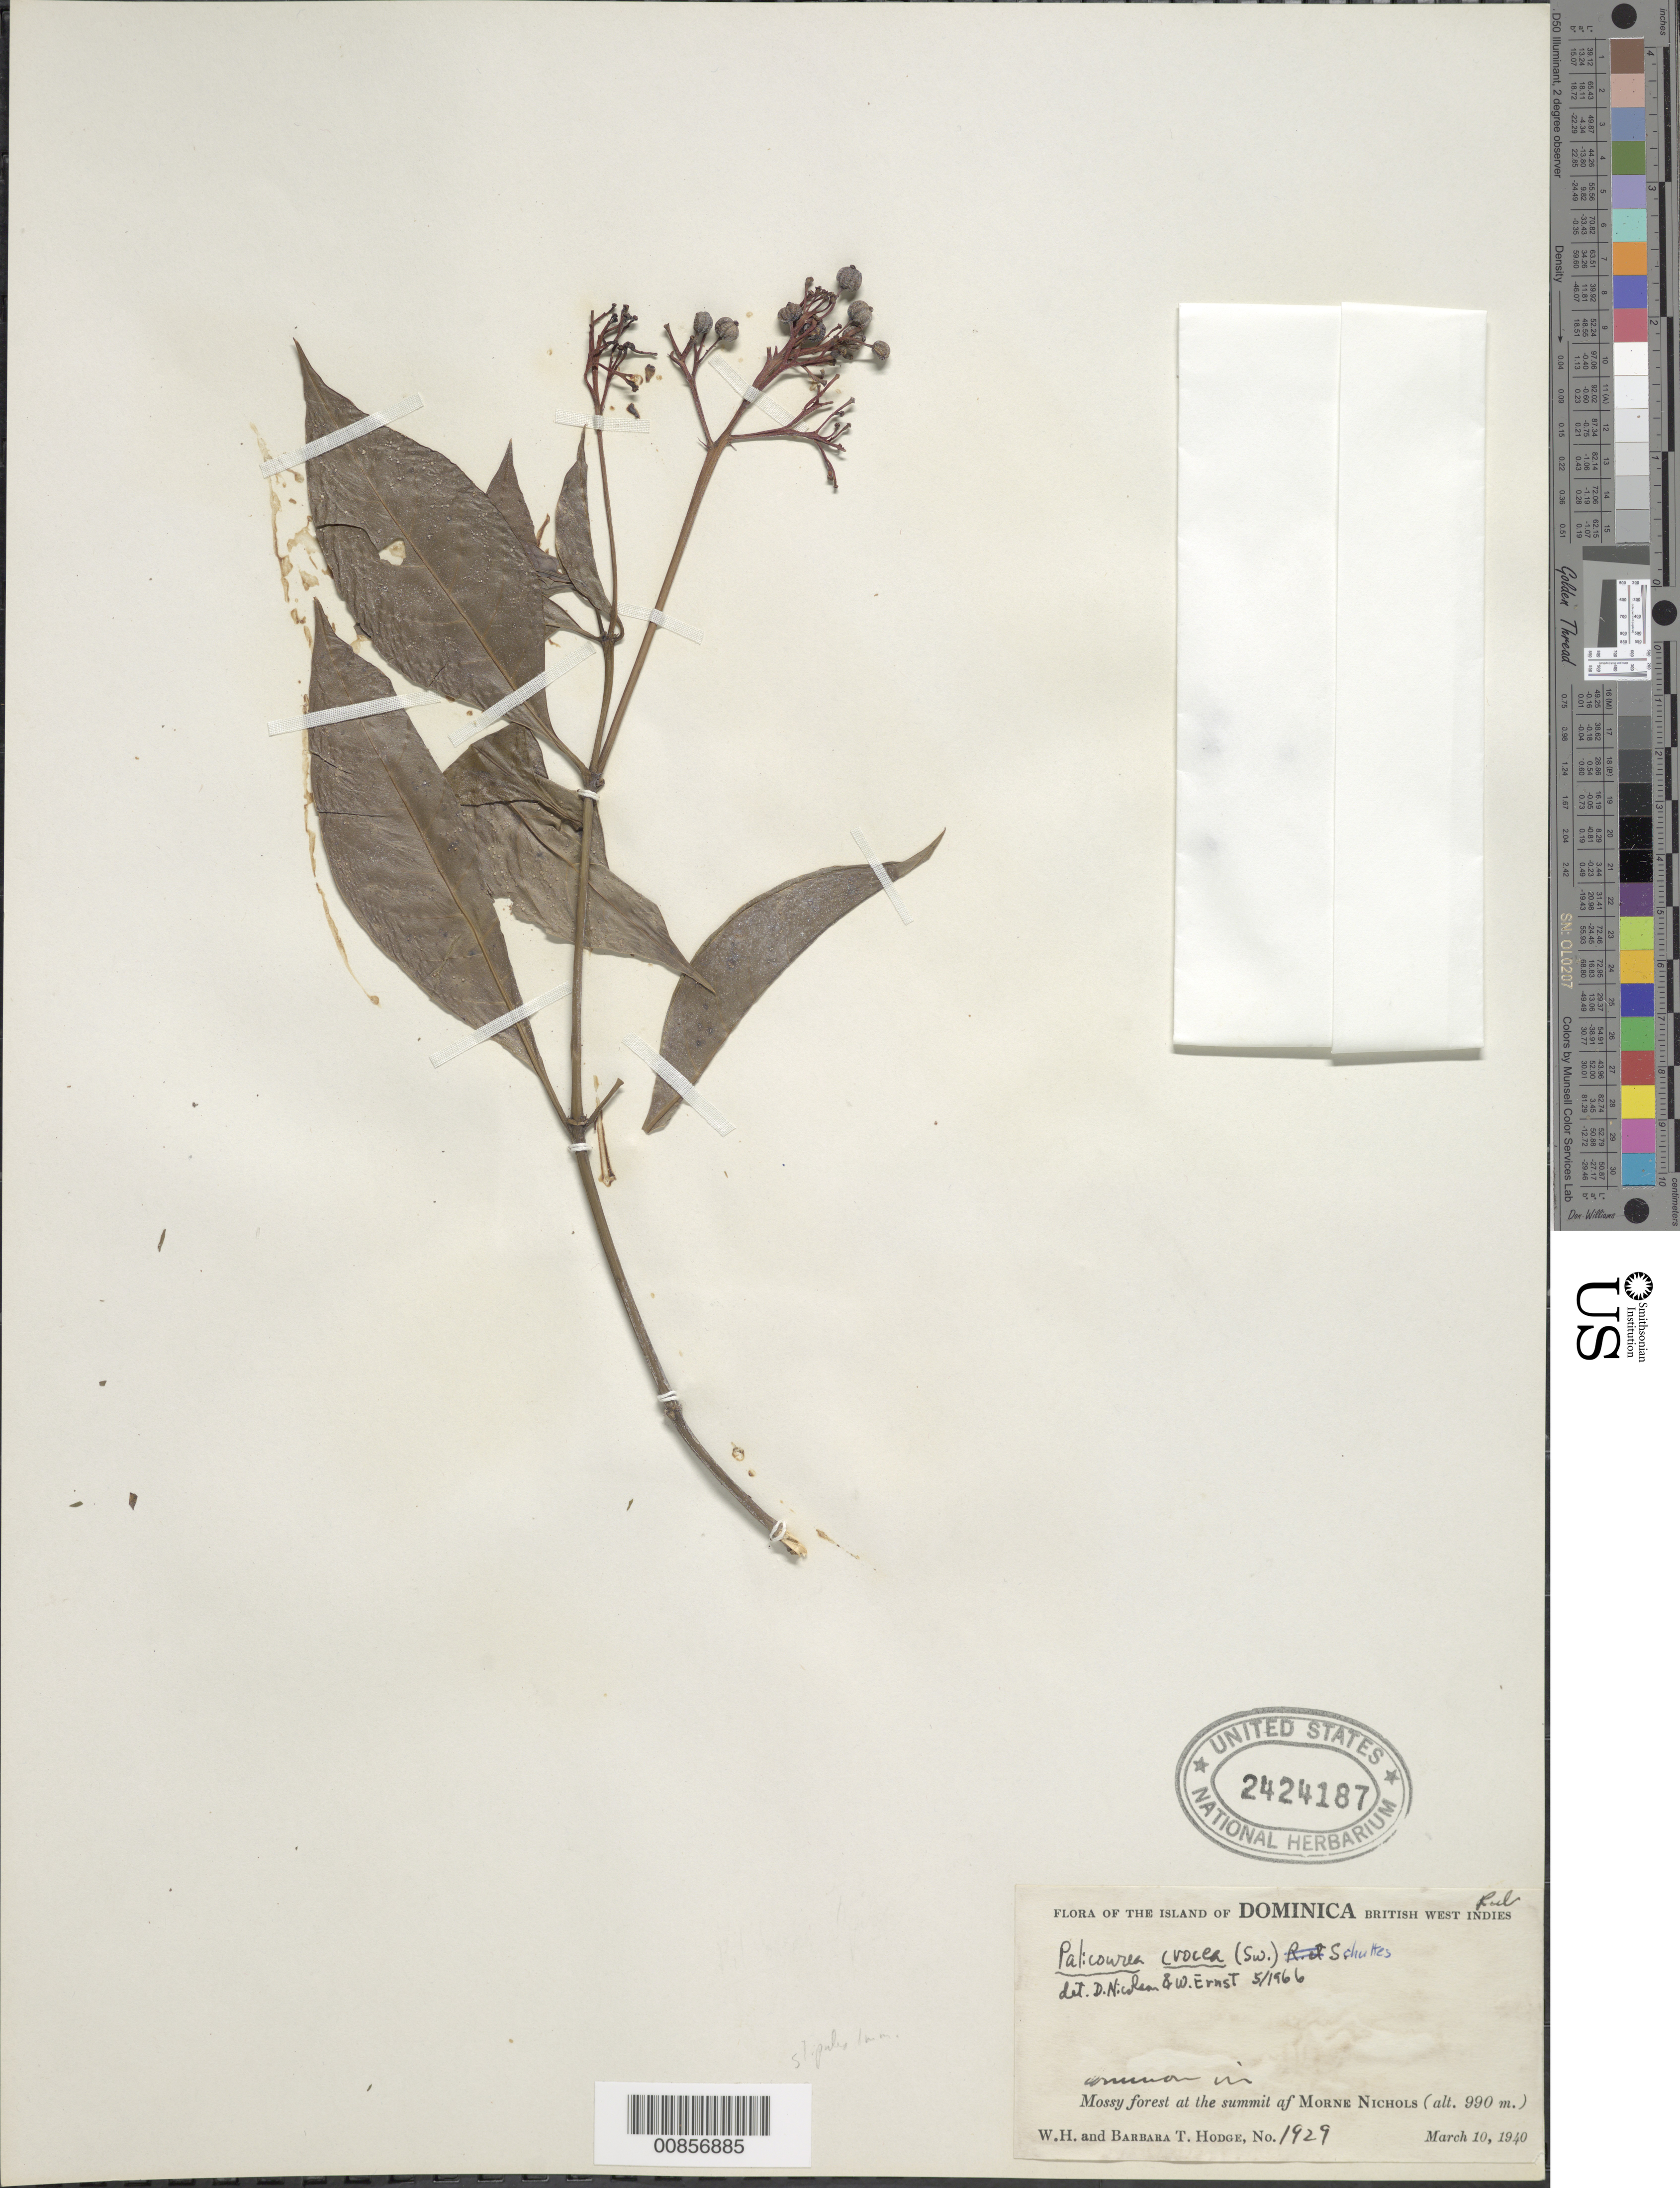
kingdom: Plantae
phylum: Tracheophyta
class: Magnoliopsida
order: Gentianales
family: Rubiaceae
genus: Palicourea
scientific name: Palicourea crocea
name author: (Sw.) Schult.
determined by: Nicolson, D. H.; Ernst, W. R.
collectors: W. Hodge & B. Hodge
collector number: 1929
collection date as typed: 10 Mar 1940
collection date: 1940-03-10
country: Dominica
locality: Summit of Morne Nichols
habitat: Mossy forest at summit of morne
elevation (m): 990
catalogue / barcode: US 2424187